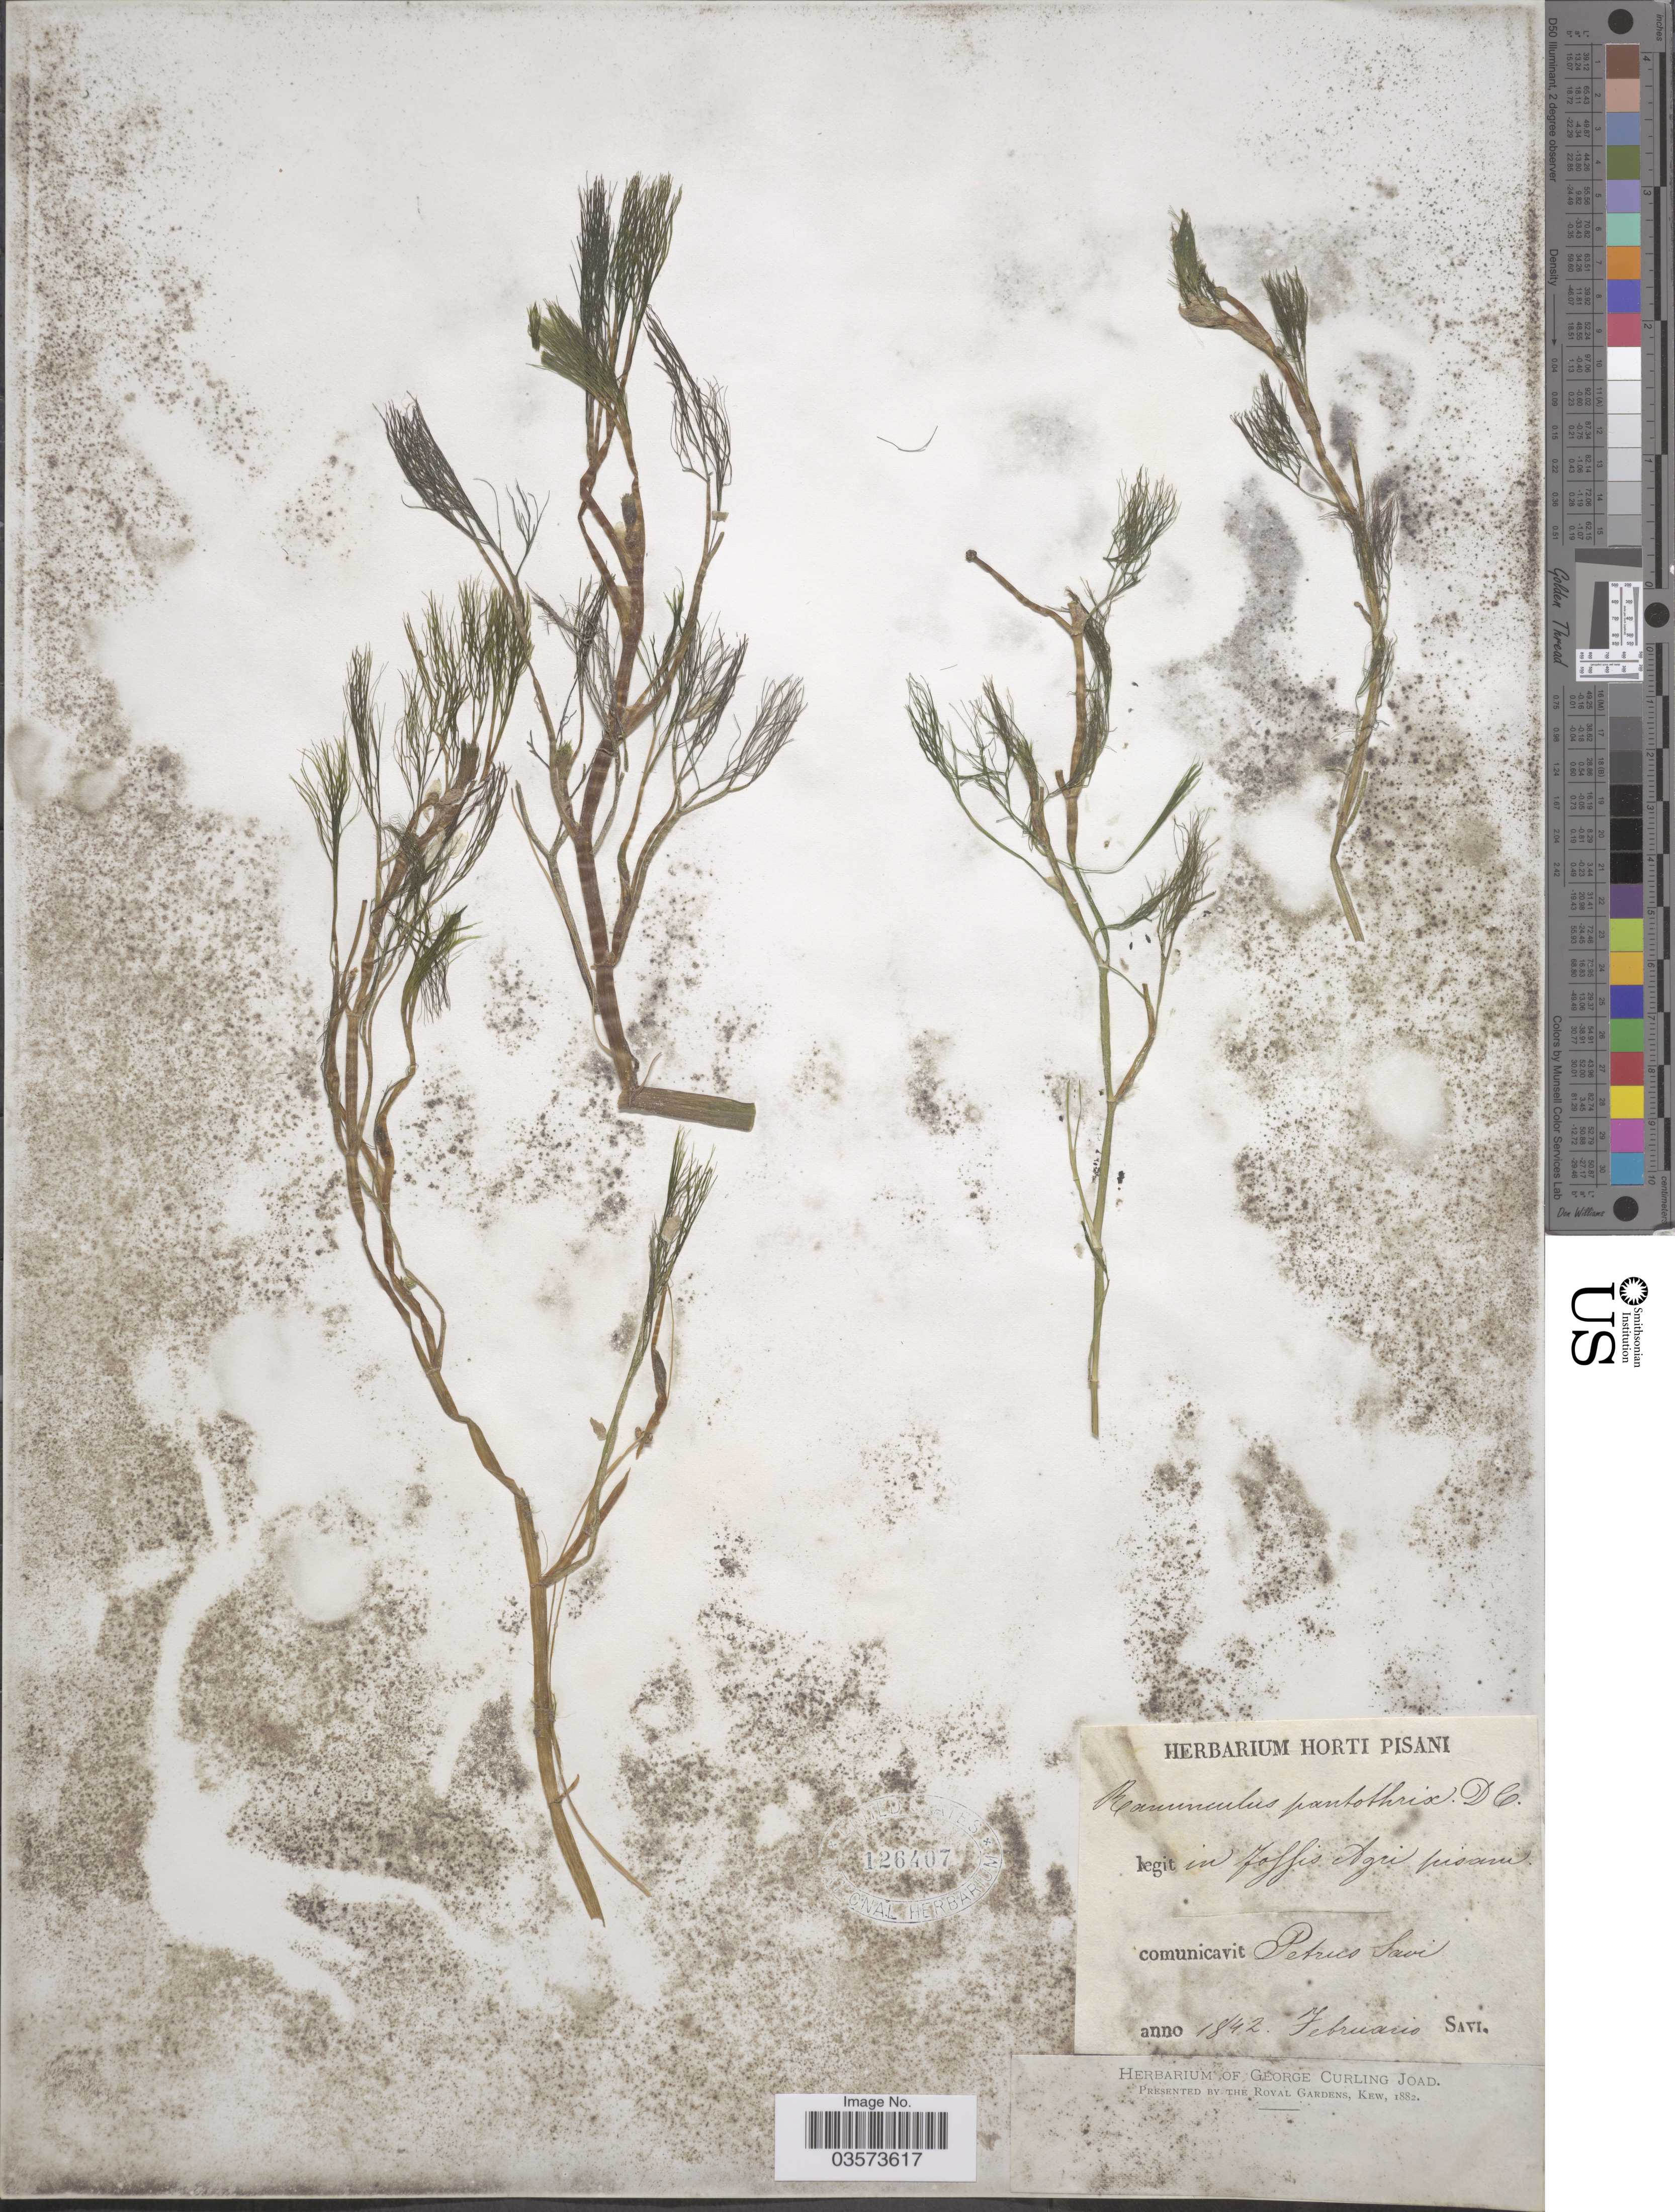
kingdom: Plantae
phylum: Tracheophyta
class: Magnoliopsida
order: Ranunculales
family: Ranunculaceae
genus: Ranunculus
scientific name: Ranunculus trichophyllus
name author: Chaix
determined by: Strong, Mark T., (BOT), Smithsonian Institution - National Museum of Natural History (UNITED STATES)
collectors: ex herb. Hort. Bot. Pisani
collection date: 1842-02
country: Italy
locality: In toffis Agri pisani.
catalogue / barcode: US 126407